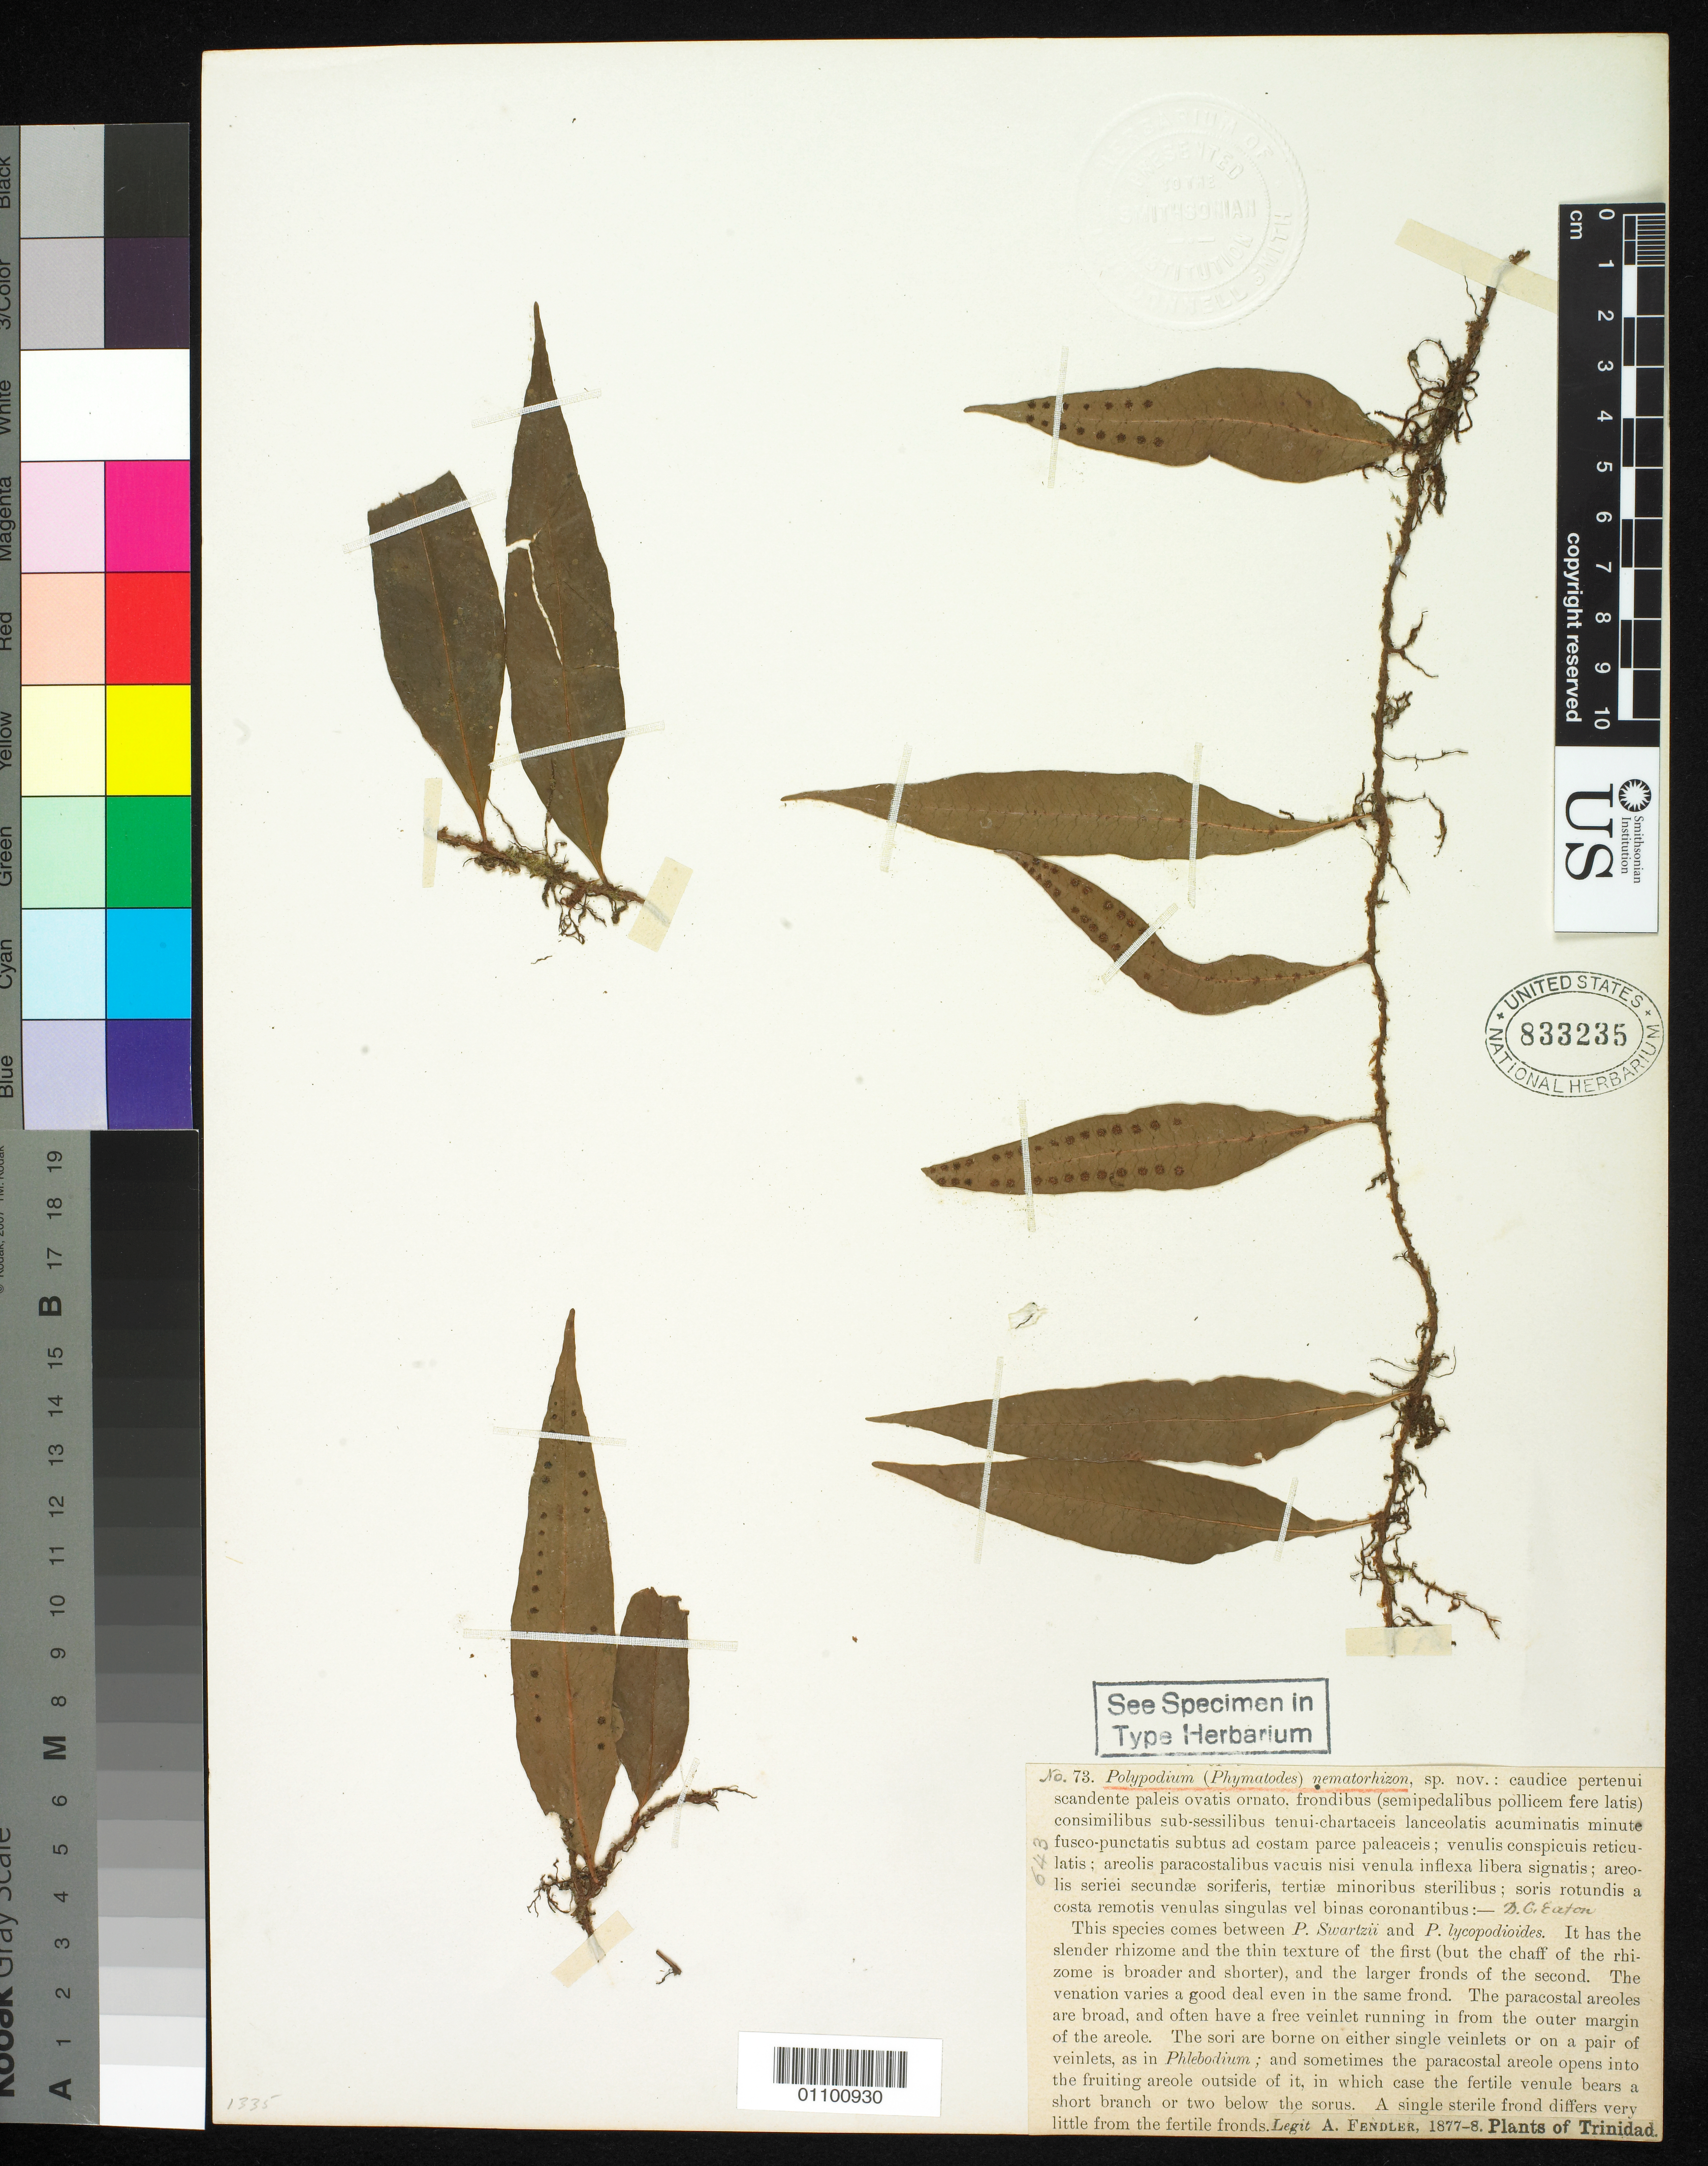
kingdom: Plantae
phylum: Tracheophyta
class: Polypodiopsida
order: Polypodiales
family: Polypodiaceae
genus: Polypodium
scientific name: Polypodium nematorhizon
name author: D.C. Eaton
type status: Isotype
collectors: A. Fendler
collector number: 73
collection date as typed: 1877 to -- --- 1878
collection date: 1877/1878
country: Trinidad and Tobago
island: Trinidad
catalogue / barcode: US 833235